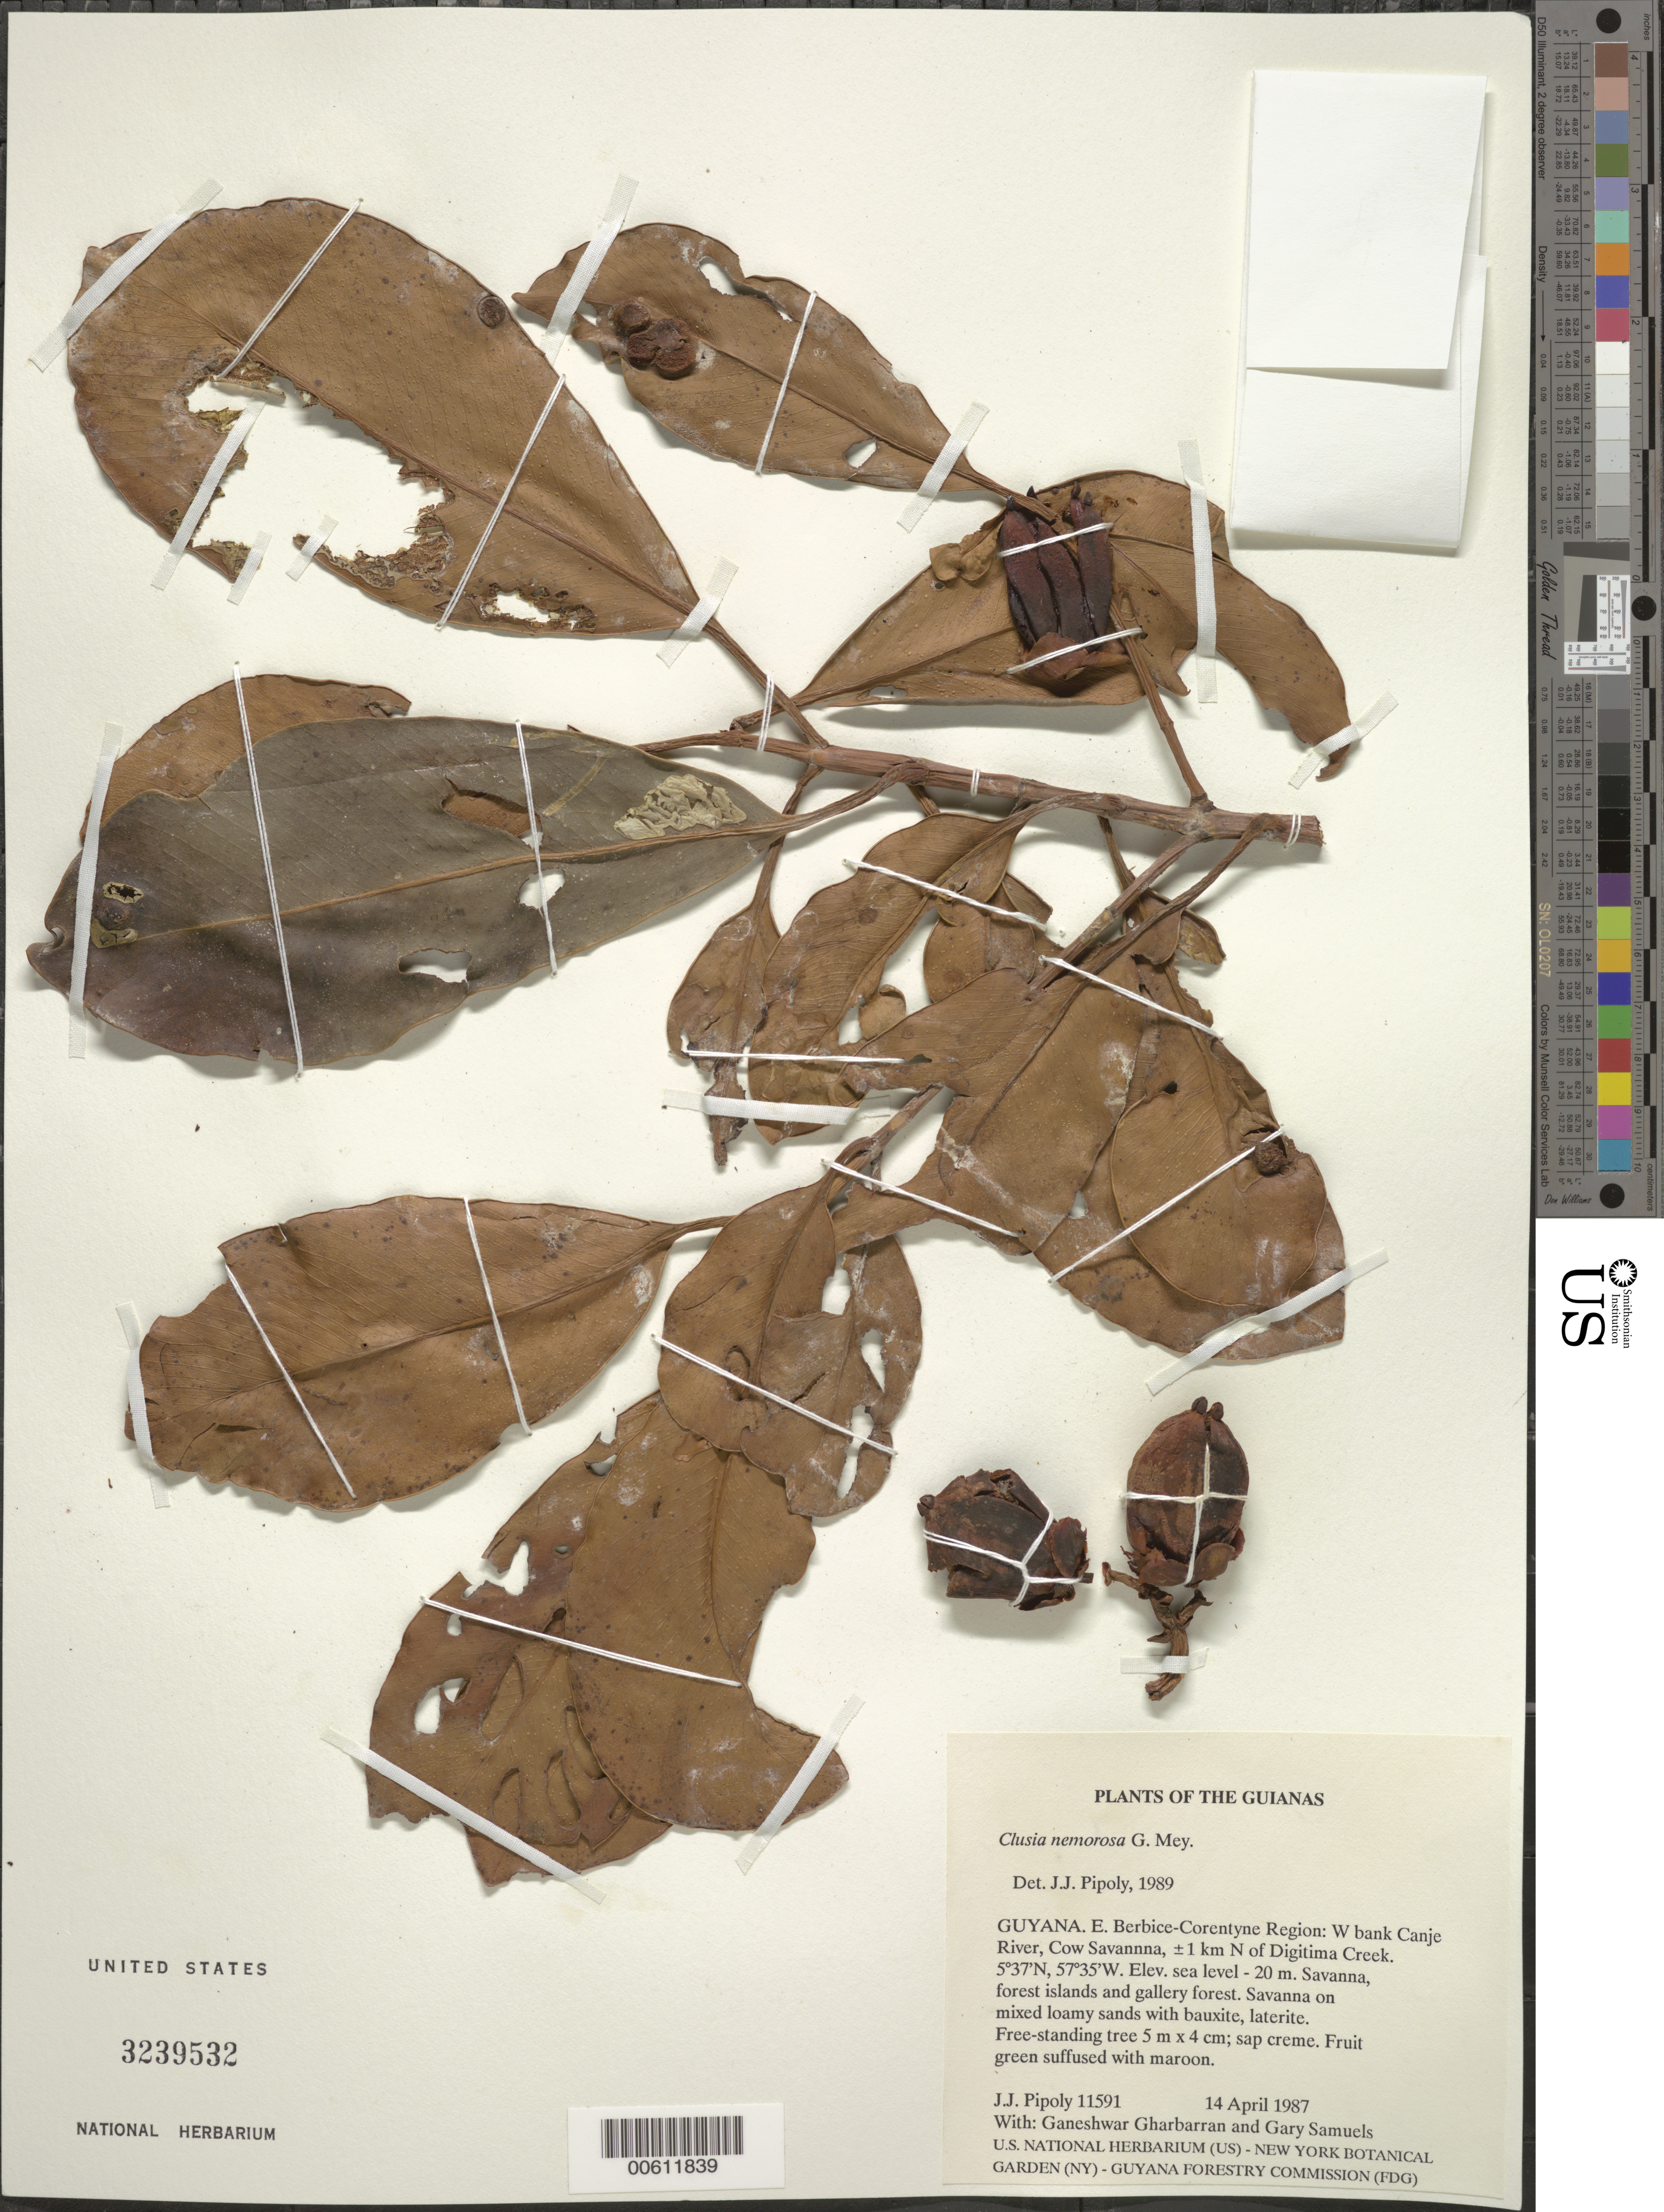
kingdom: Plantae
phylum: Tracheophyta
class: Magnoliopsida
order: Malpighiales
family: Clusiaceae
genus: Clusia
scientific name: Clusia nemorosa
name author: G. Mey.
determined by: Pipoly, J. J., III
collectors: J. J. Pipoly, G. Gharbarran & G. Samuels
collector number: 11591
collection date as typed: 14 April 1987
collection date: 1987-04-14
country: Guyana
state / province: E. Berbice-Corentyne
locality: W bank Canje River, Cow Savanna, ±1km N of Digitima Creek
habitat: Savanna, forest islands and gallery forest. Savanna on mixed loamy sands with bauxite, laterite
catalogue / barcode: US 3239532